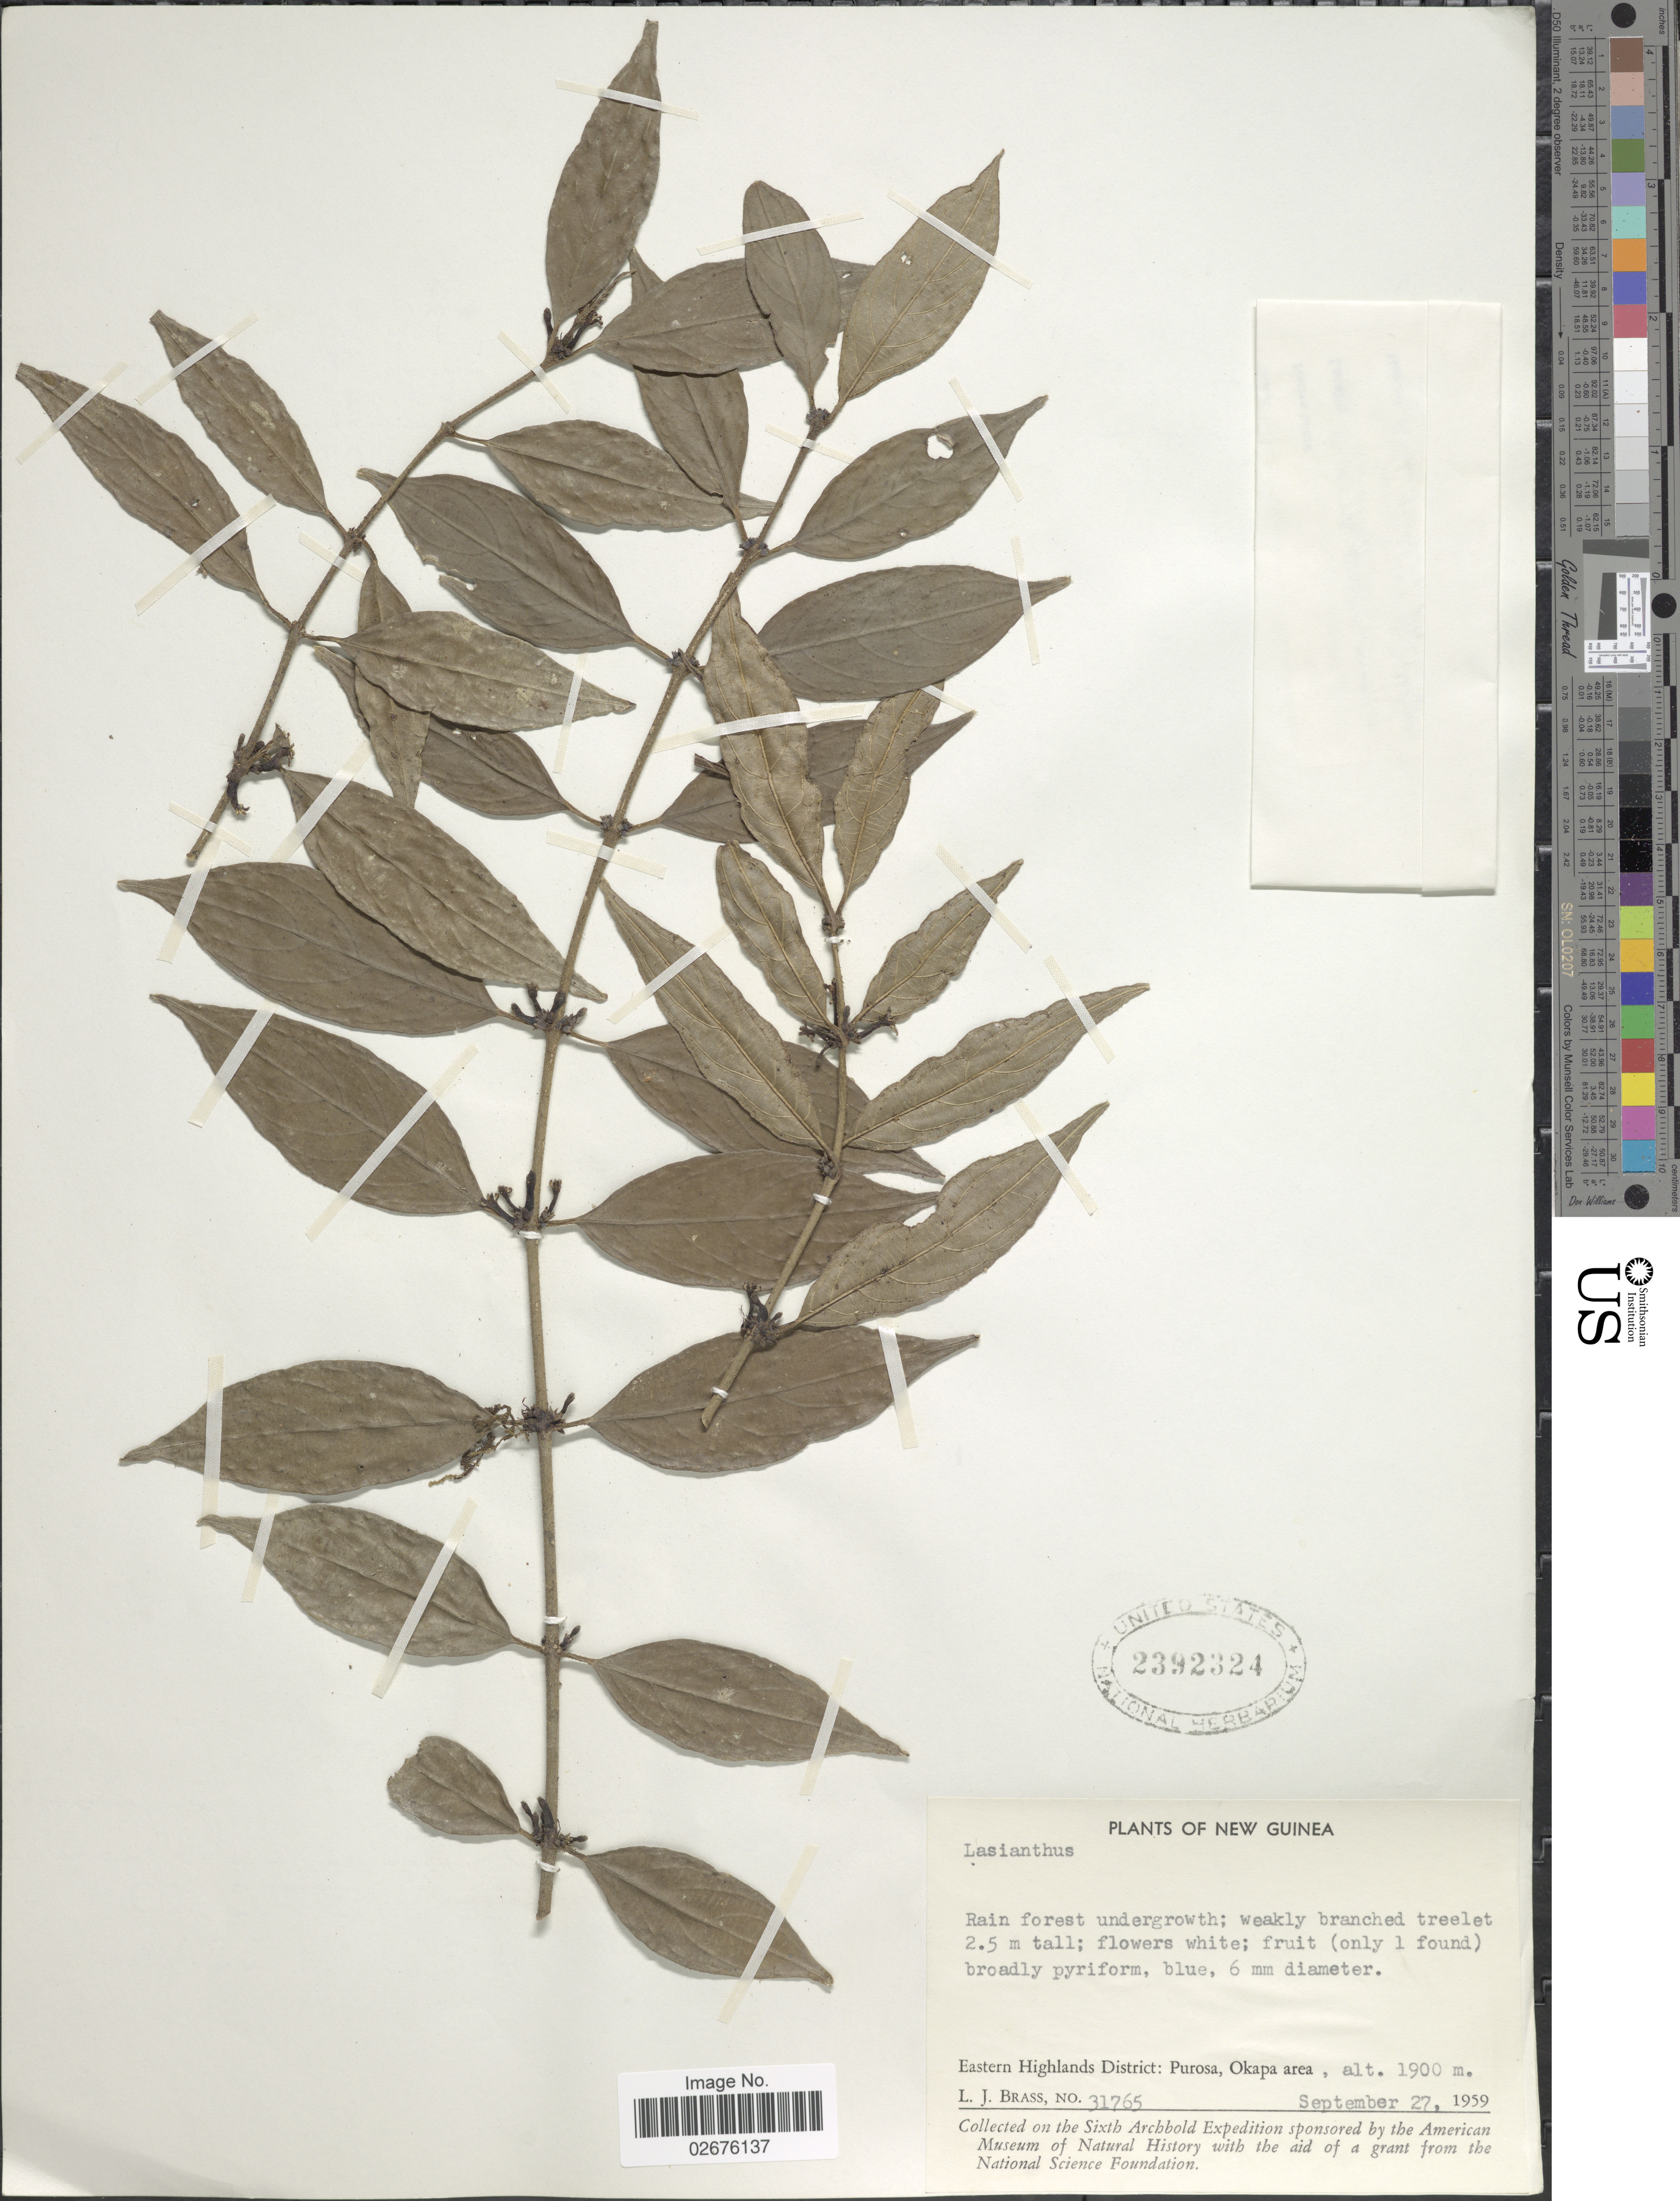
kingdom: Plantae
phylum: Tracheophyta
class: Magnoliopsida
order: Gentianales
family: Rubiaceae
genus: Lasianthus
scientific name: Lasianthus sp.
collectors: L. J. Brass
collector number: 31765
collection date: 1959-09-27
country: Papua New Guinea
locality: New Guinea. Eastern Highlands District: Purosa, Okapa area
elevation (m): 1900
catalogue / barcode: US 2392324